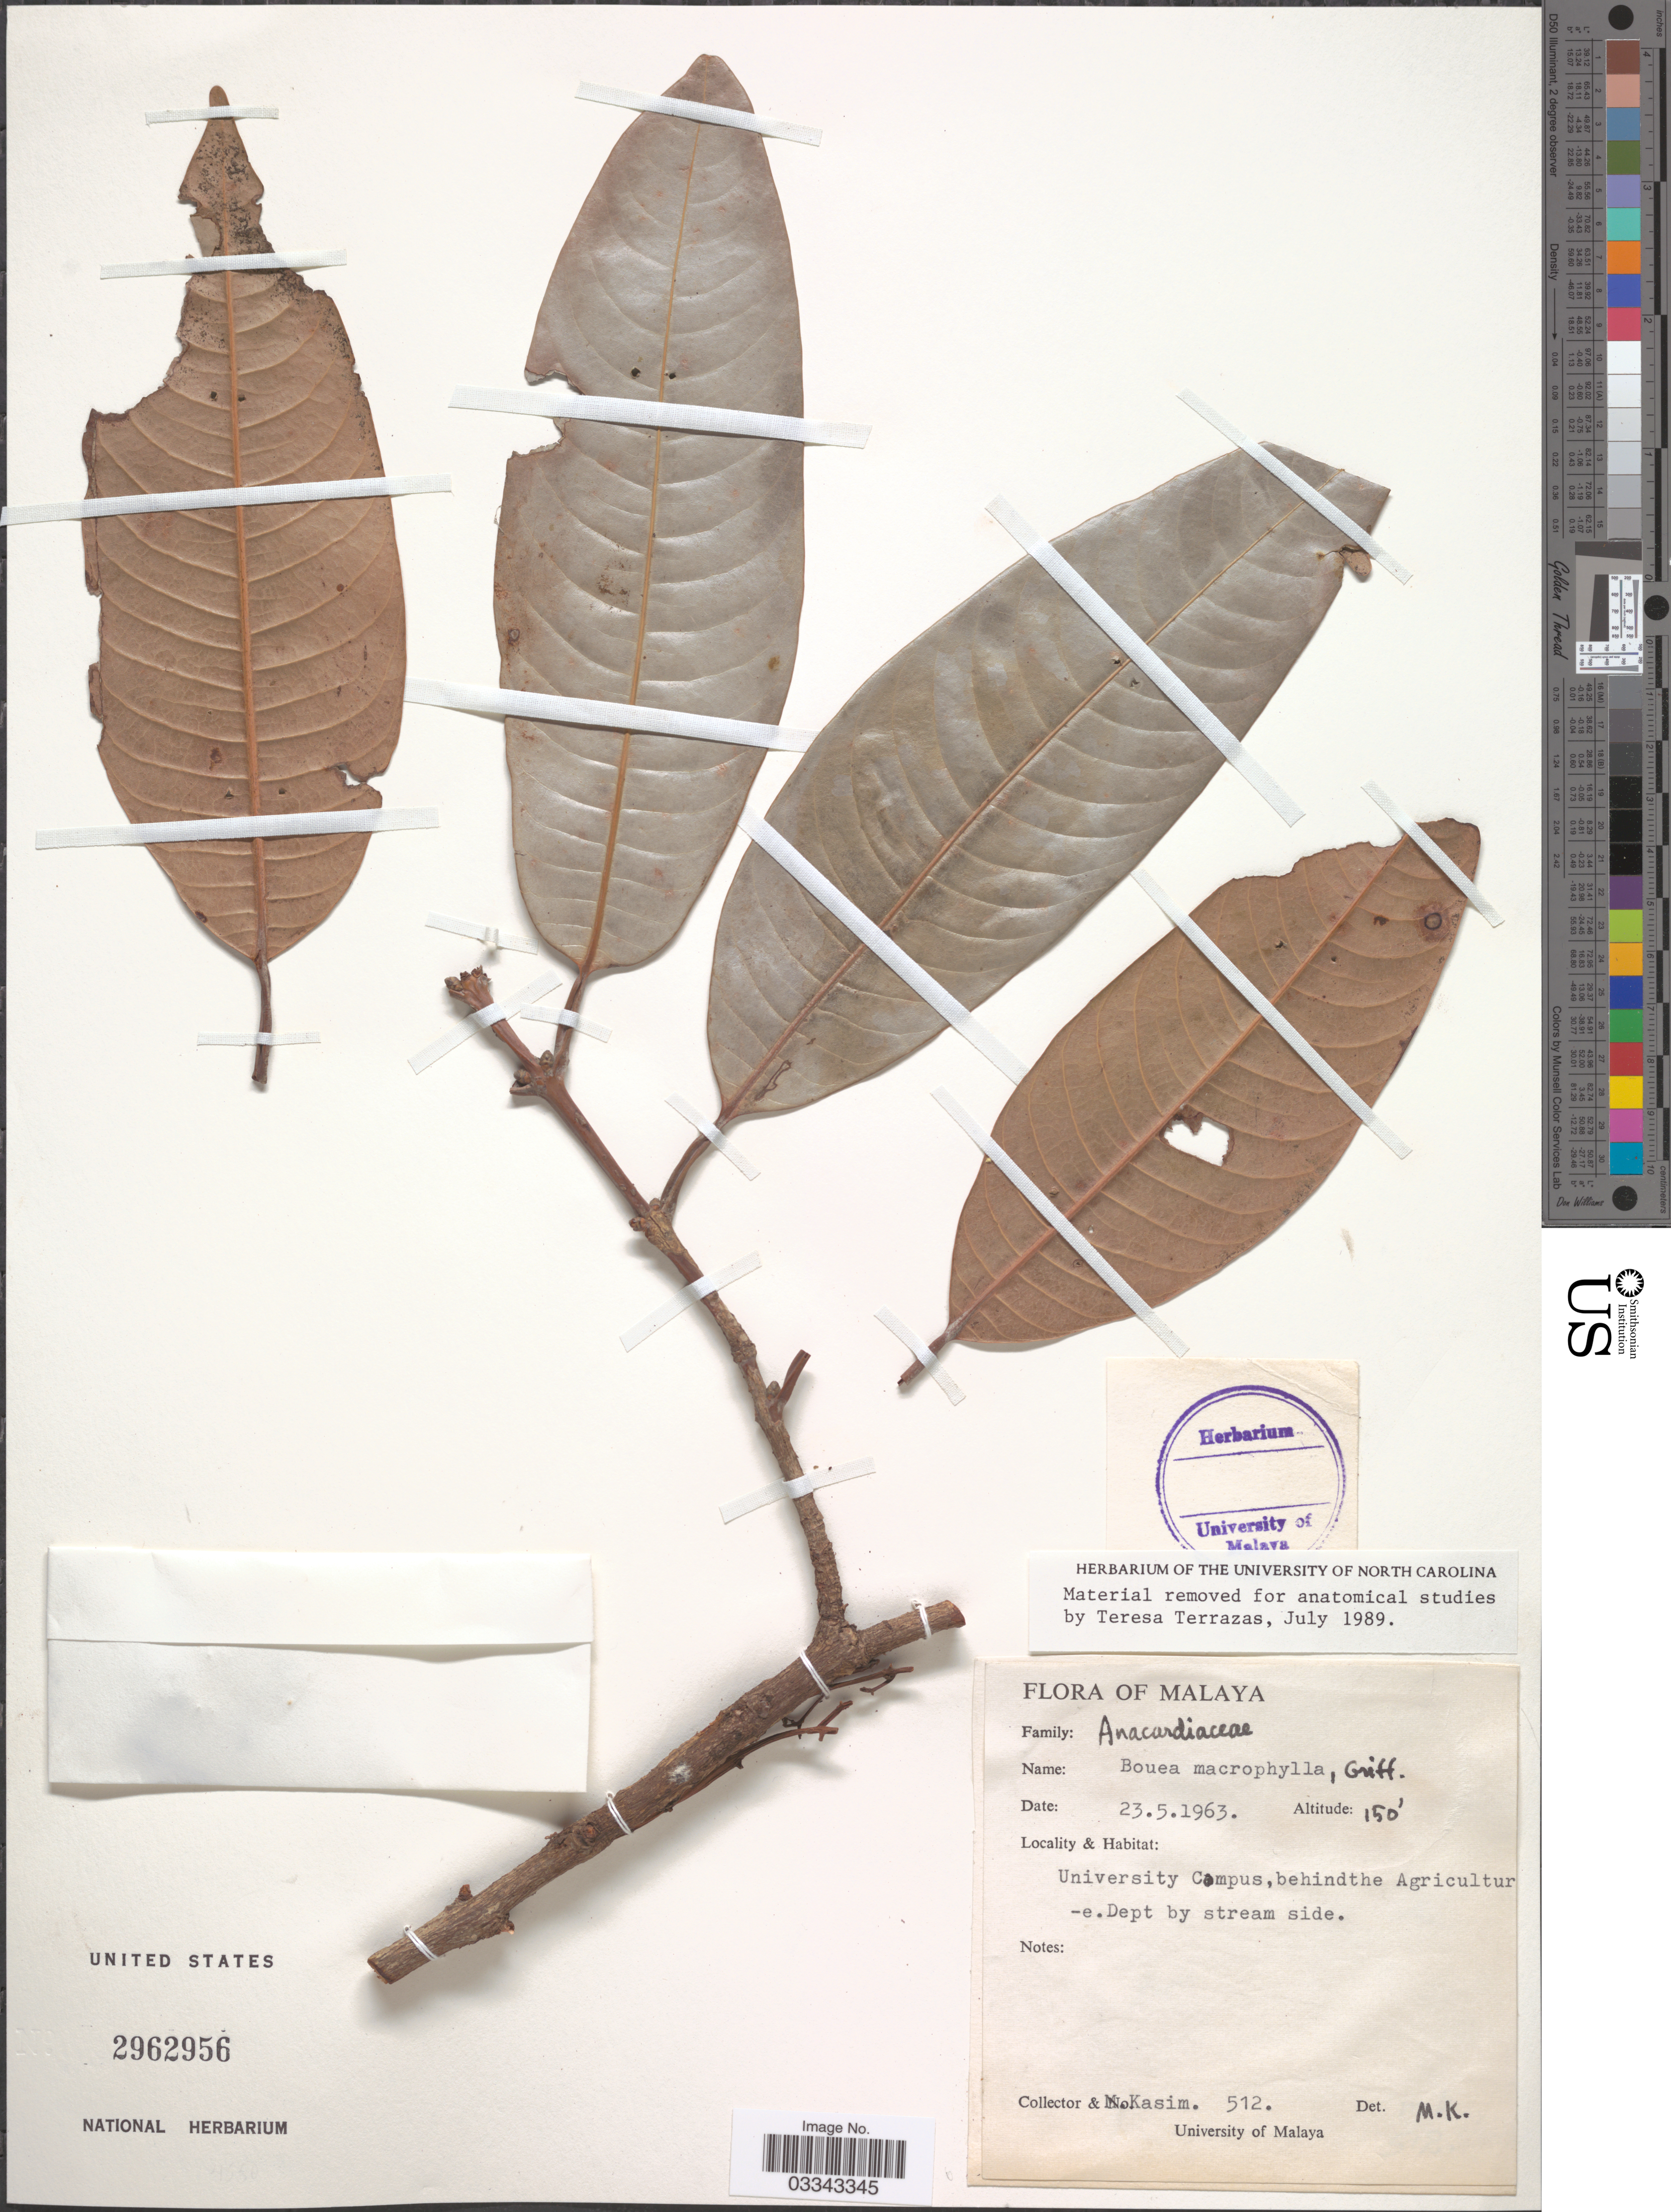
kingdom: Plantae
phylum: Tracheophyta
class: Magnoliopsida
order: Sapindales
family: Anacardiaceae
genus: Bouea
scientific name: Bouea macrophylla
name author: Griff.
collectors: M. Kasim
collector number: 512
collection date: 1963-05-23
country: Malaysia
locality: Malaya. University Campus, behind the Agriculture. Dept by stream side.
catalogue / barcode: US 2962956